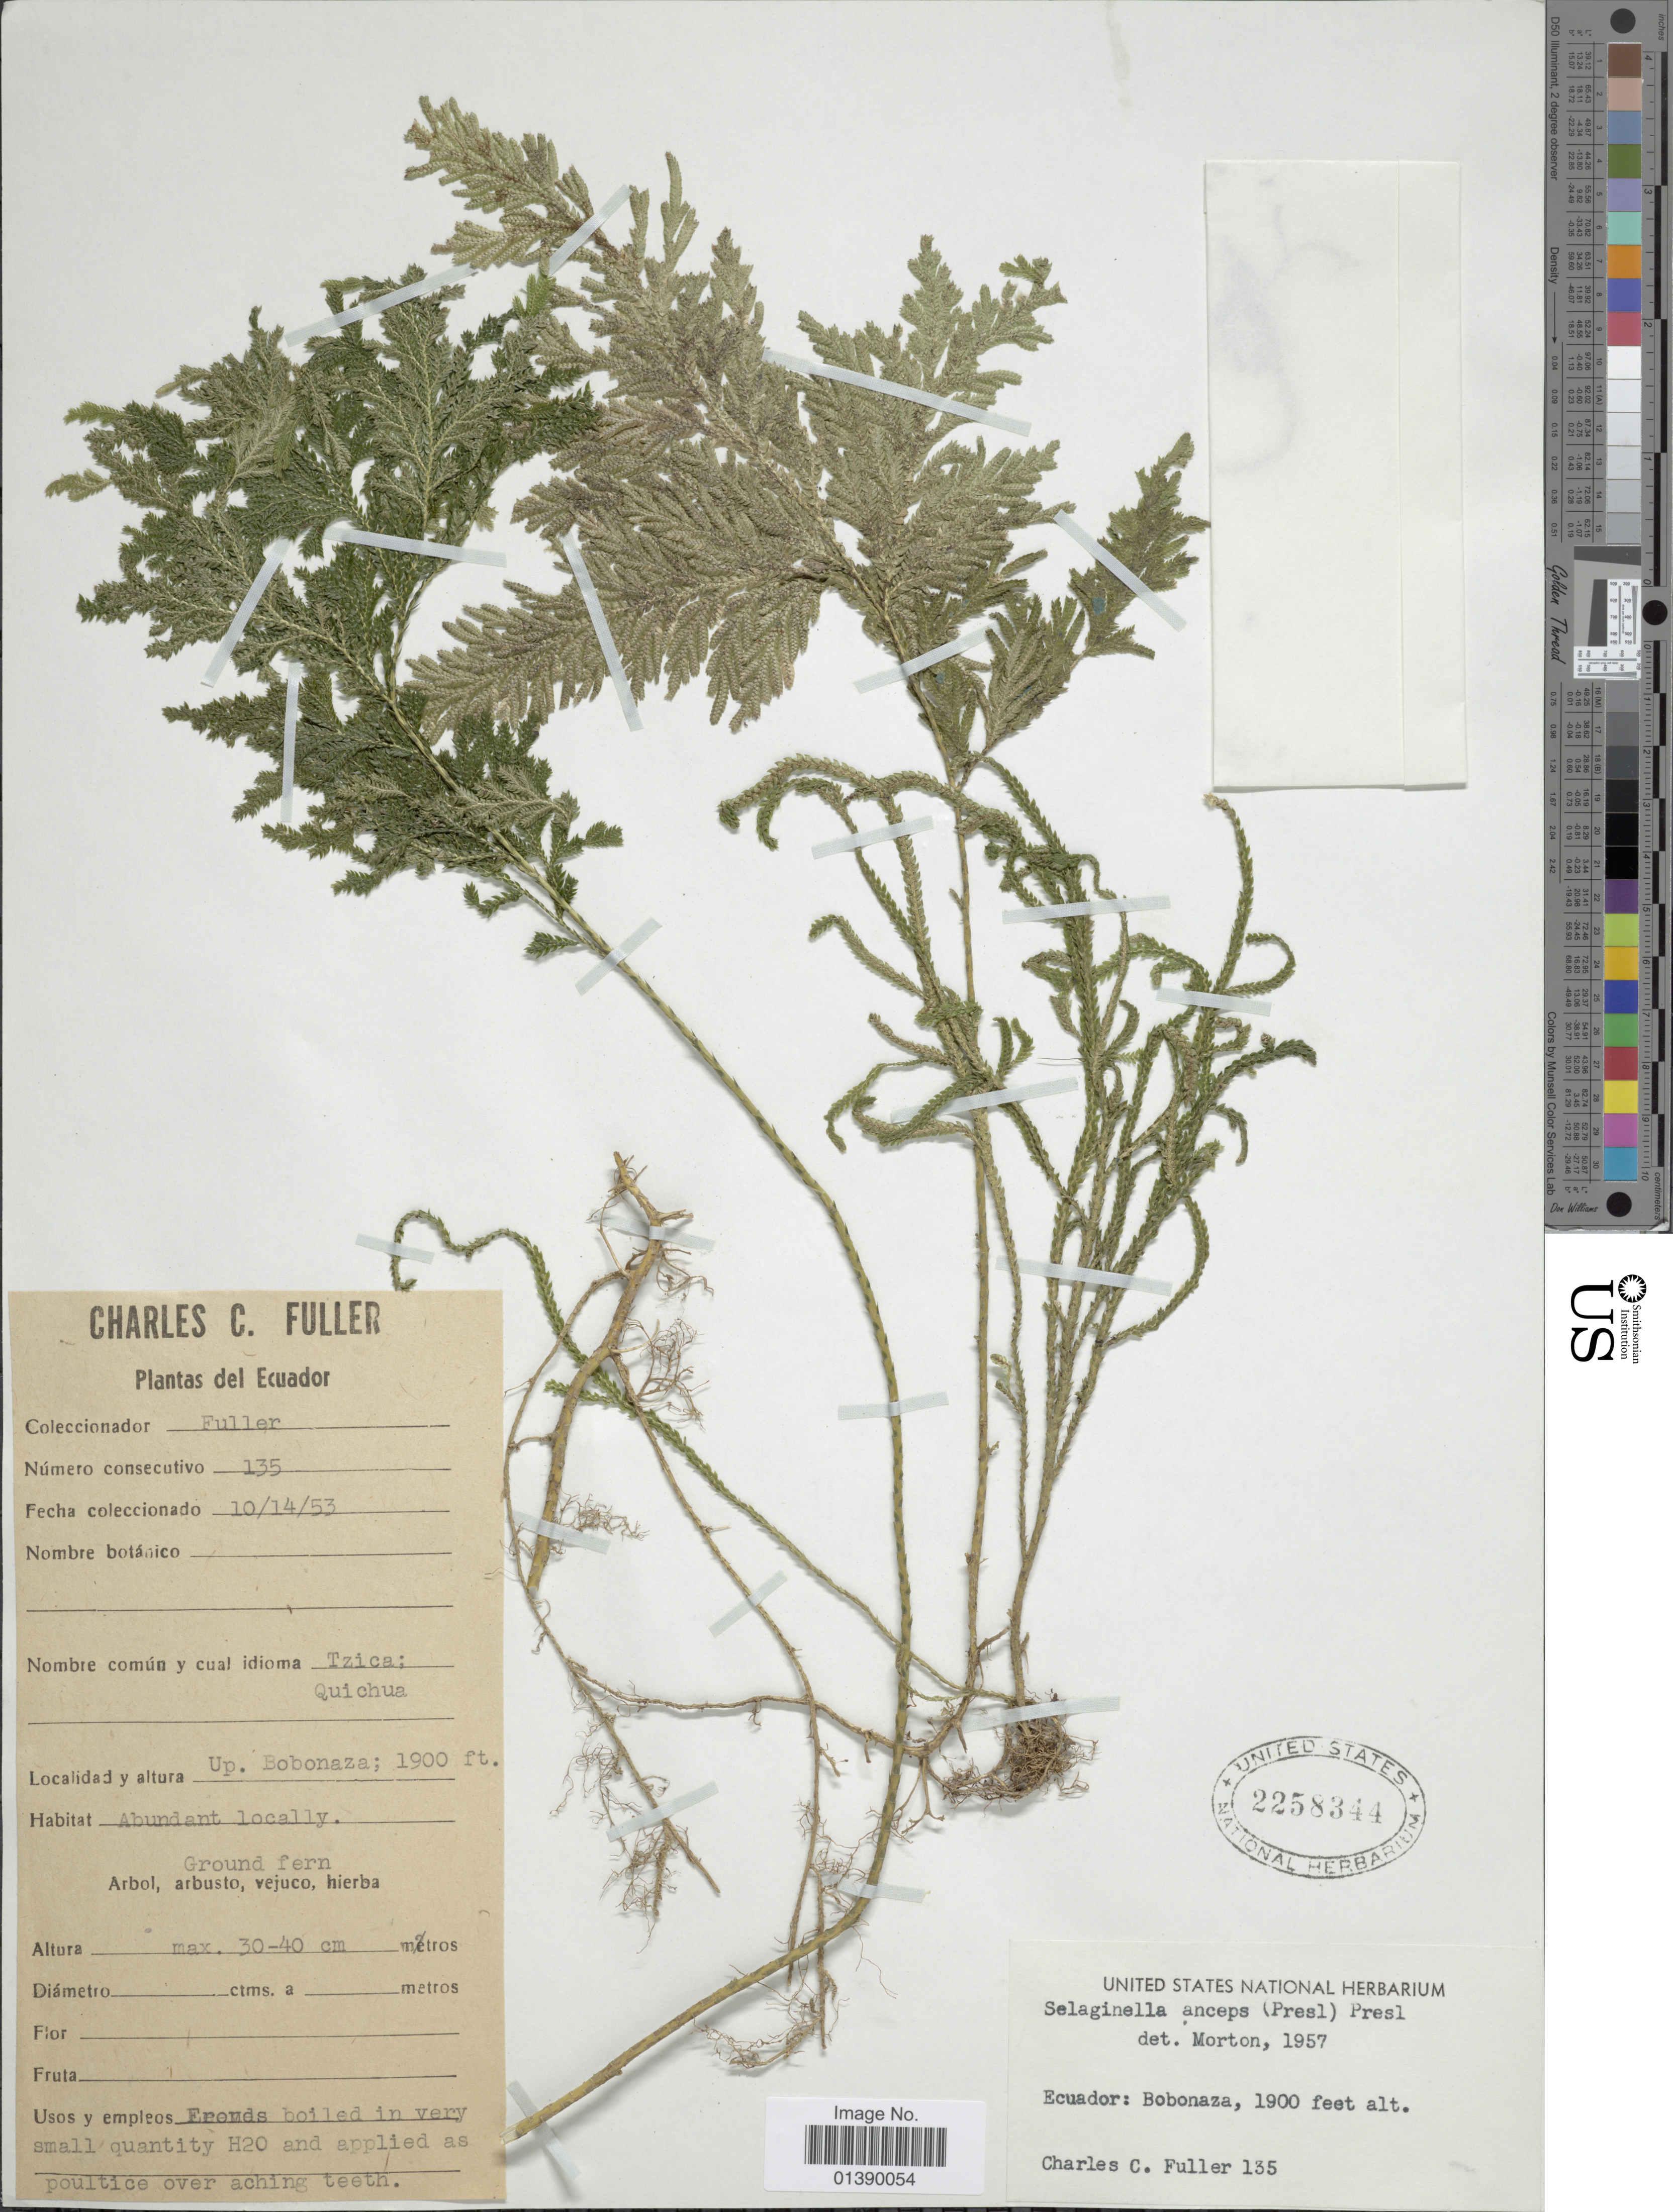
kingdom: Plantae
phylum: Tracheophyta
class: Lycopodiopsida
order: Selaginellales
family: Selaginellaceae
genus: Selaginella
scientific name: Selaginella anceps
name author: (C. Presl)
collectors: C. Fuller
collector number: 135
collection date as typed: Transcribed d/m/y: 14/10/53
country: Ecuador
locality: Bobonaza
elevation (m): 579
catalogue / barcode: US 2258344